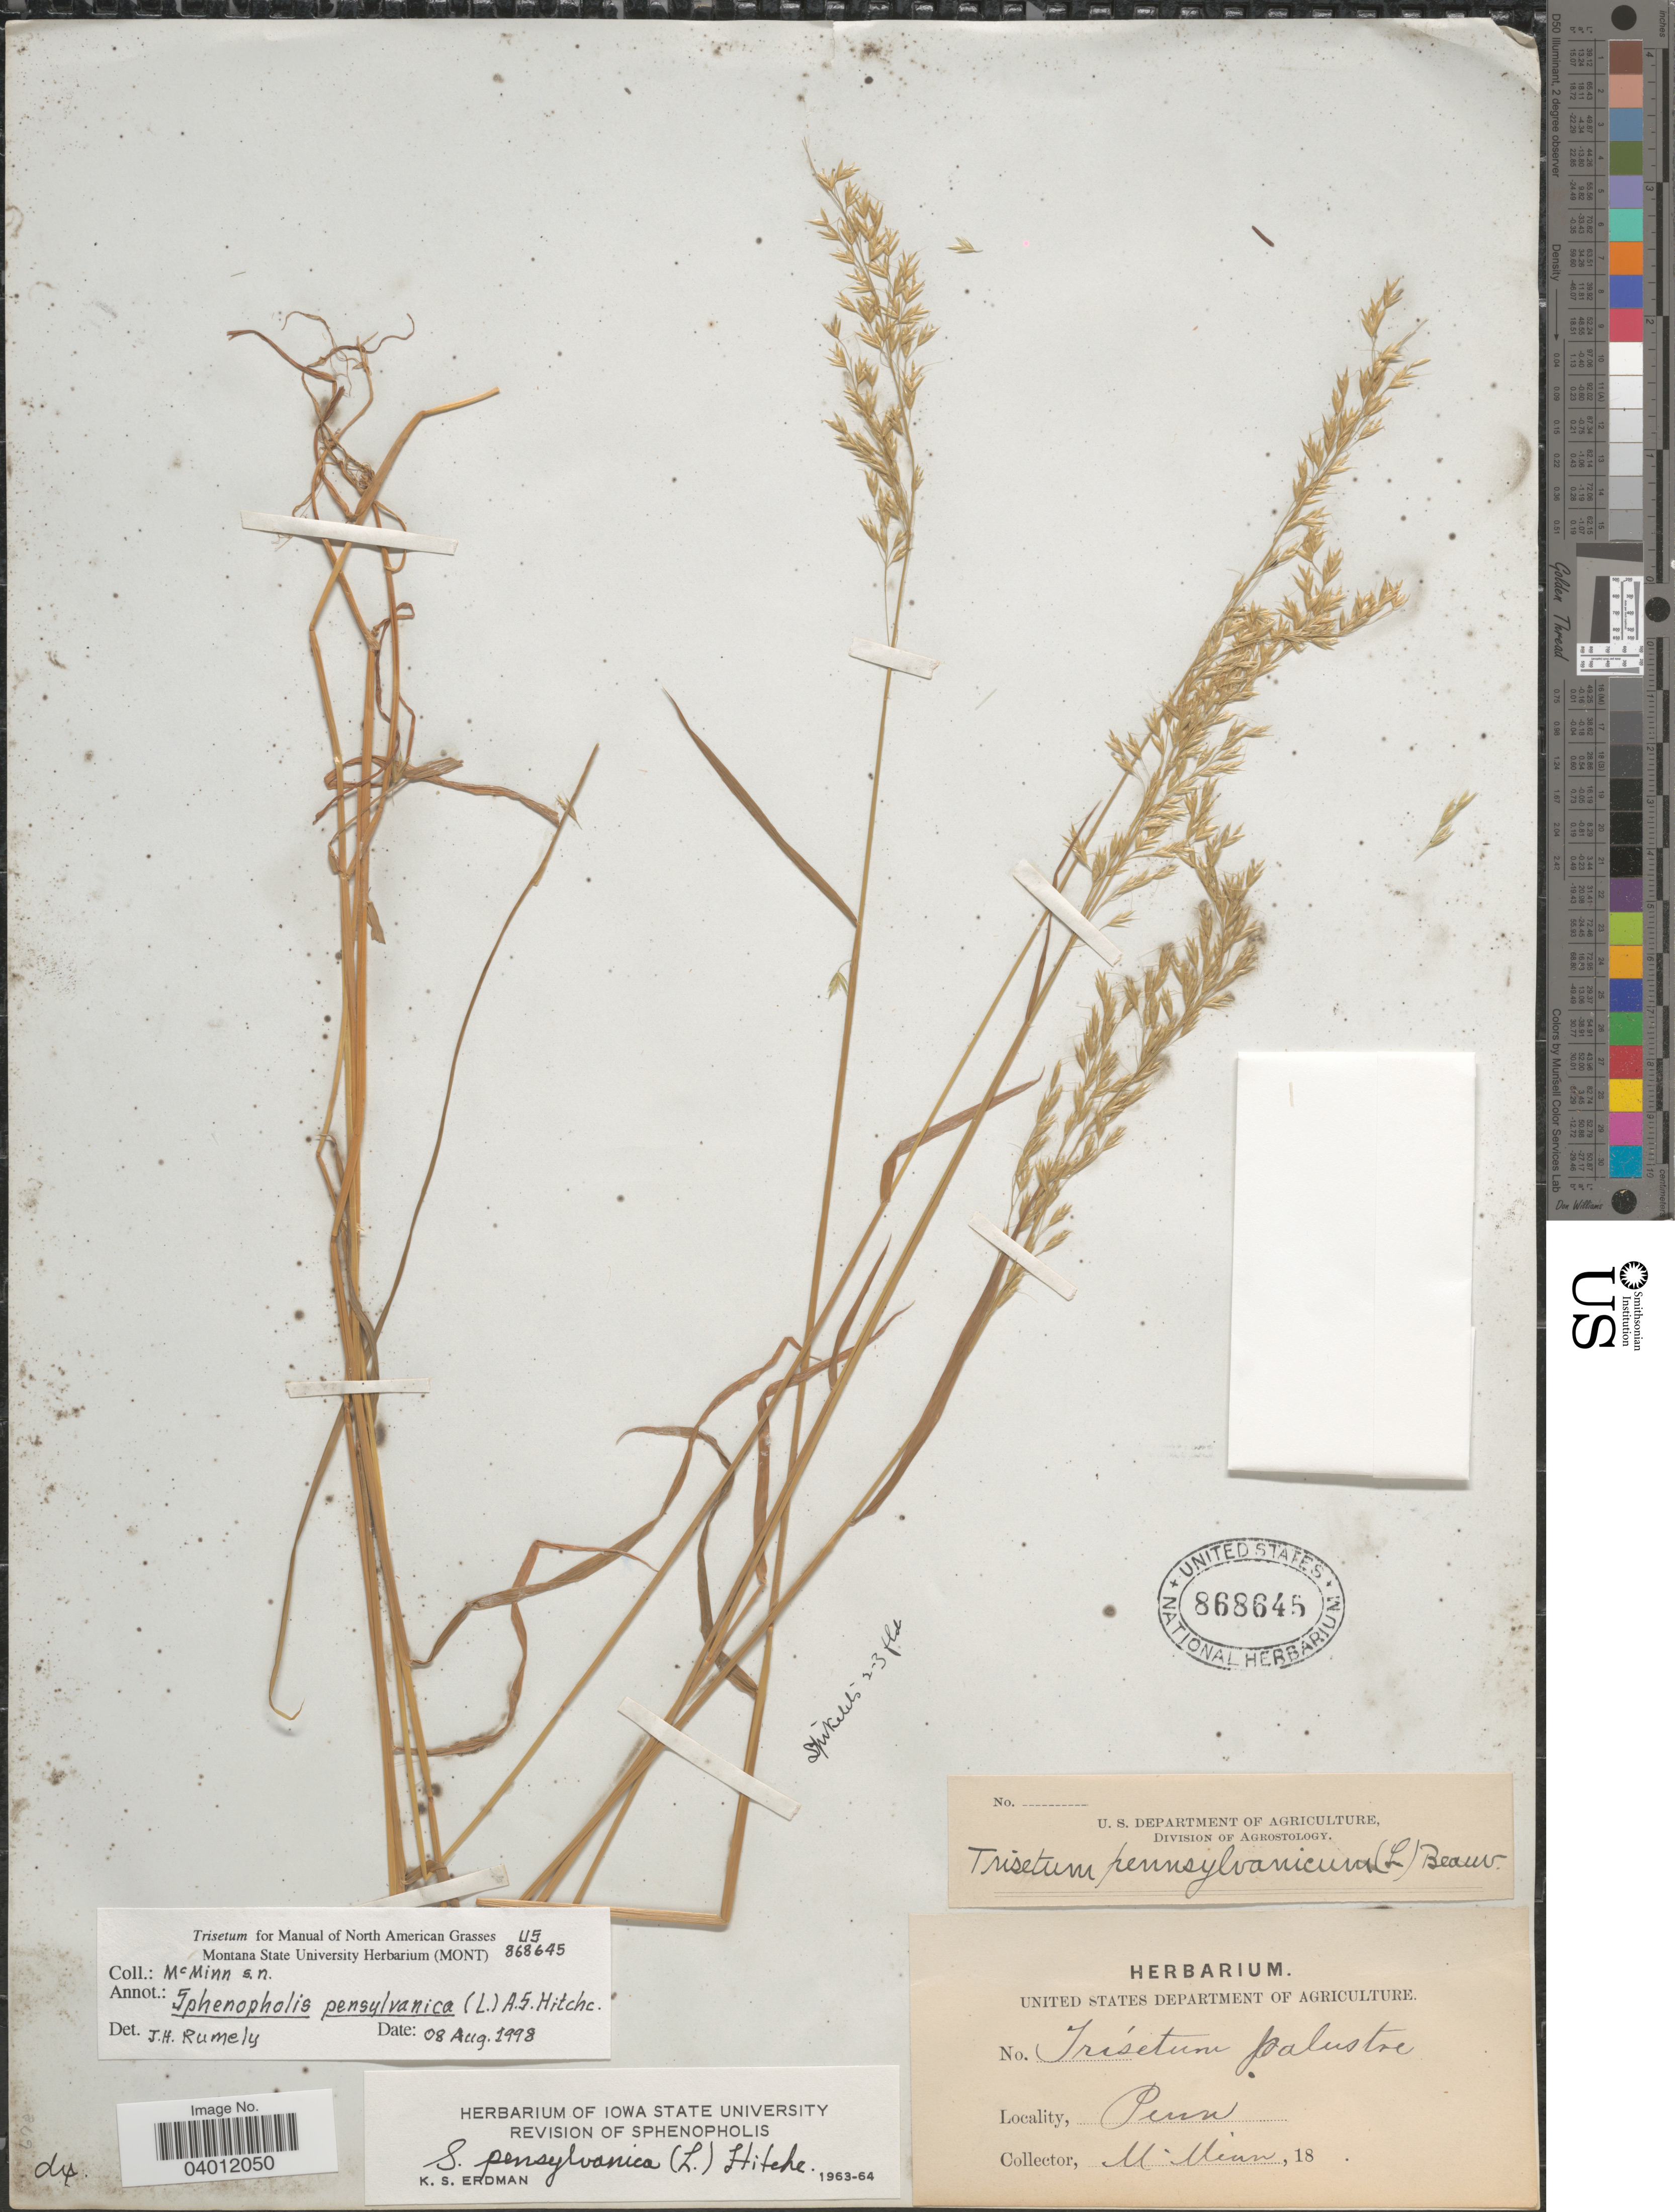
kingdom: Plantae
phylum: Tracheophyta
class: Liliopsida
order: Poales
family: Poaceae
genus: Sphenopholis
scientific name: Sphenopholis pensylvanica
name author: (L.) Hitchc.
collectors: McMinn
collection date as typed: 18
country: United States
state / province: Pennsylvania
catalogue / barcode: US 868645